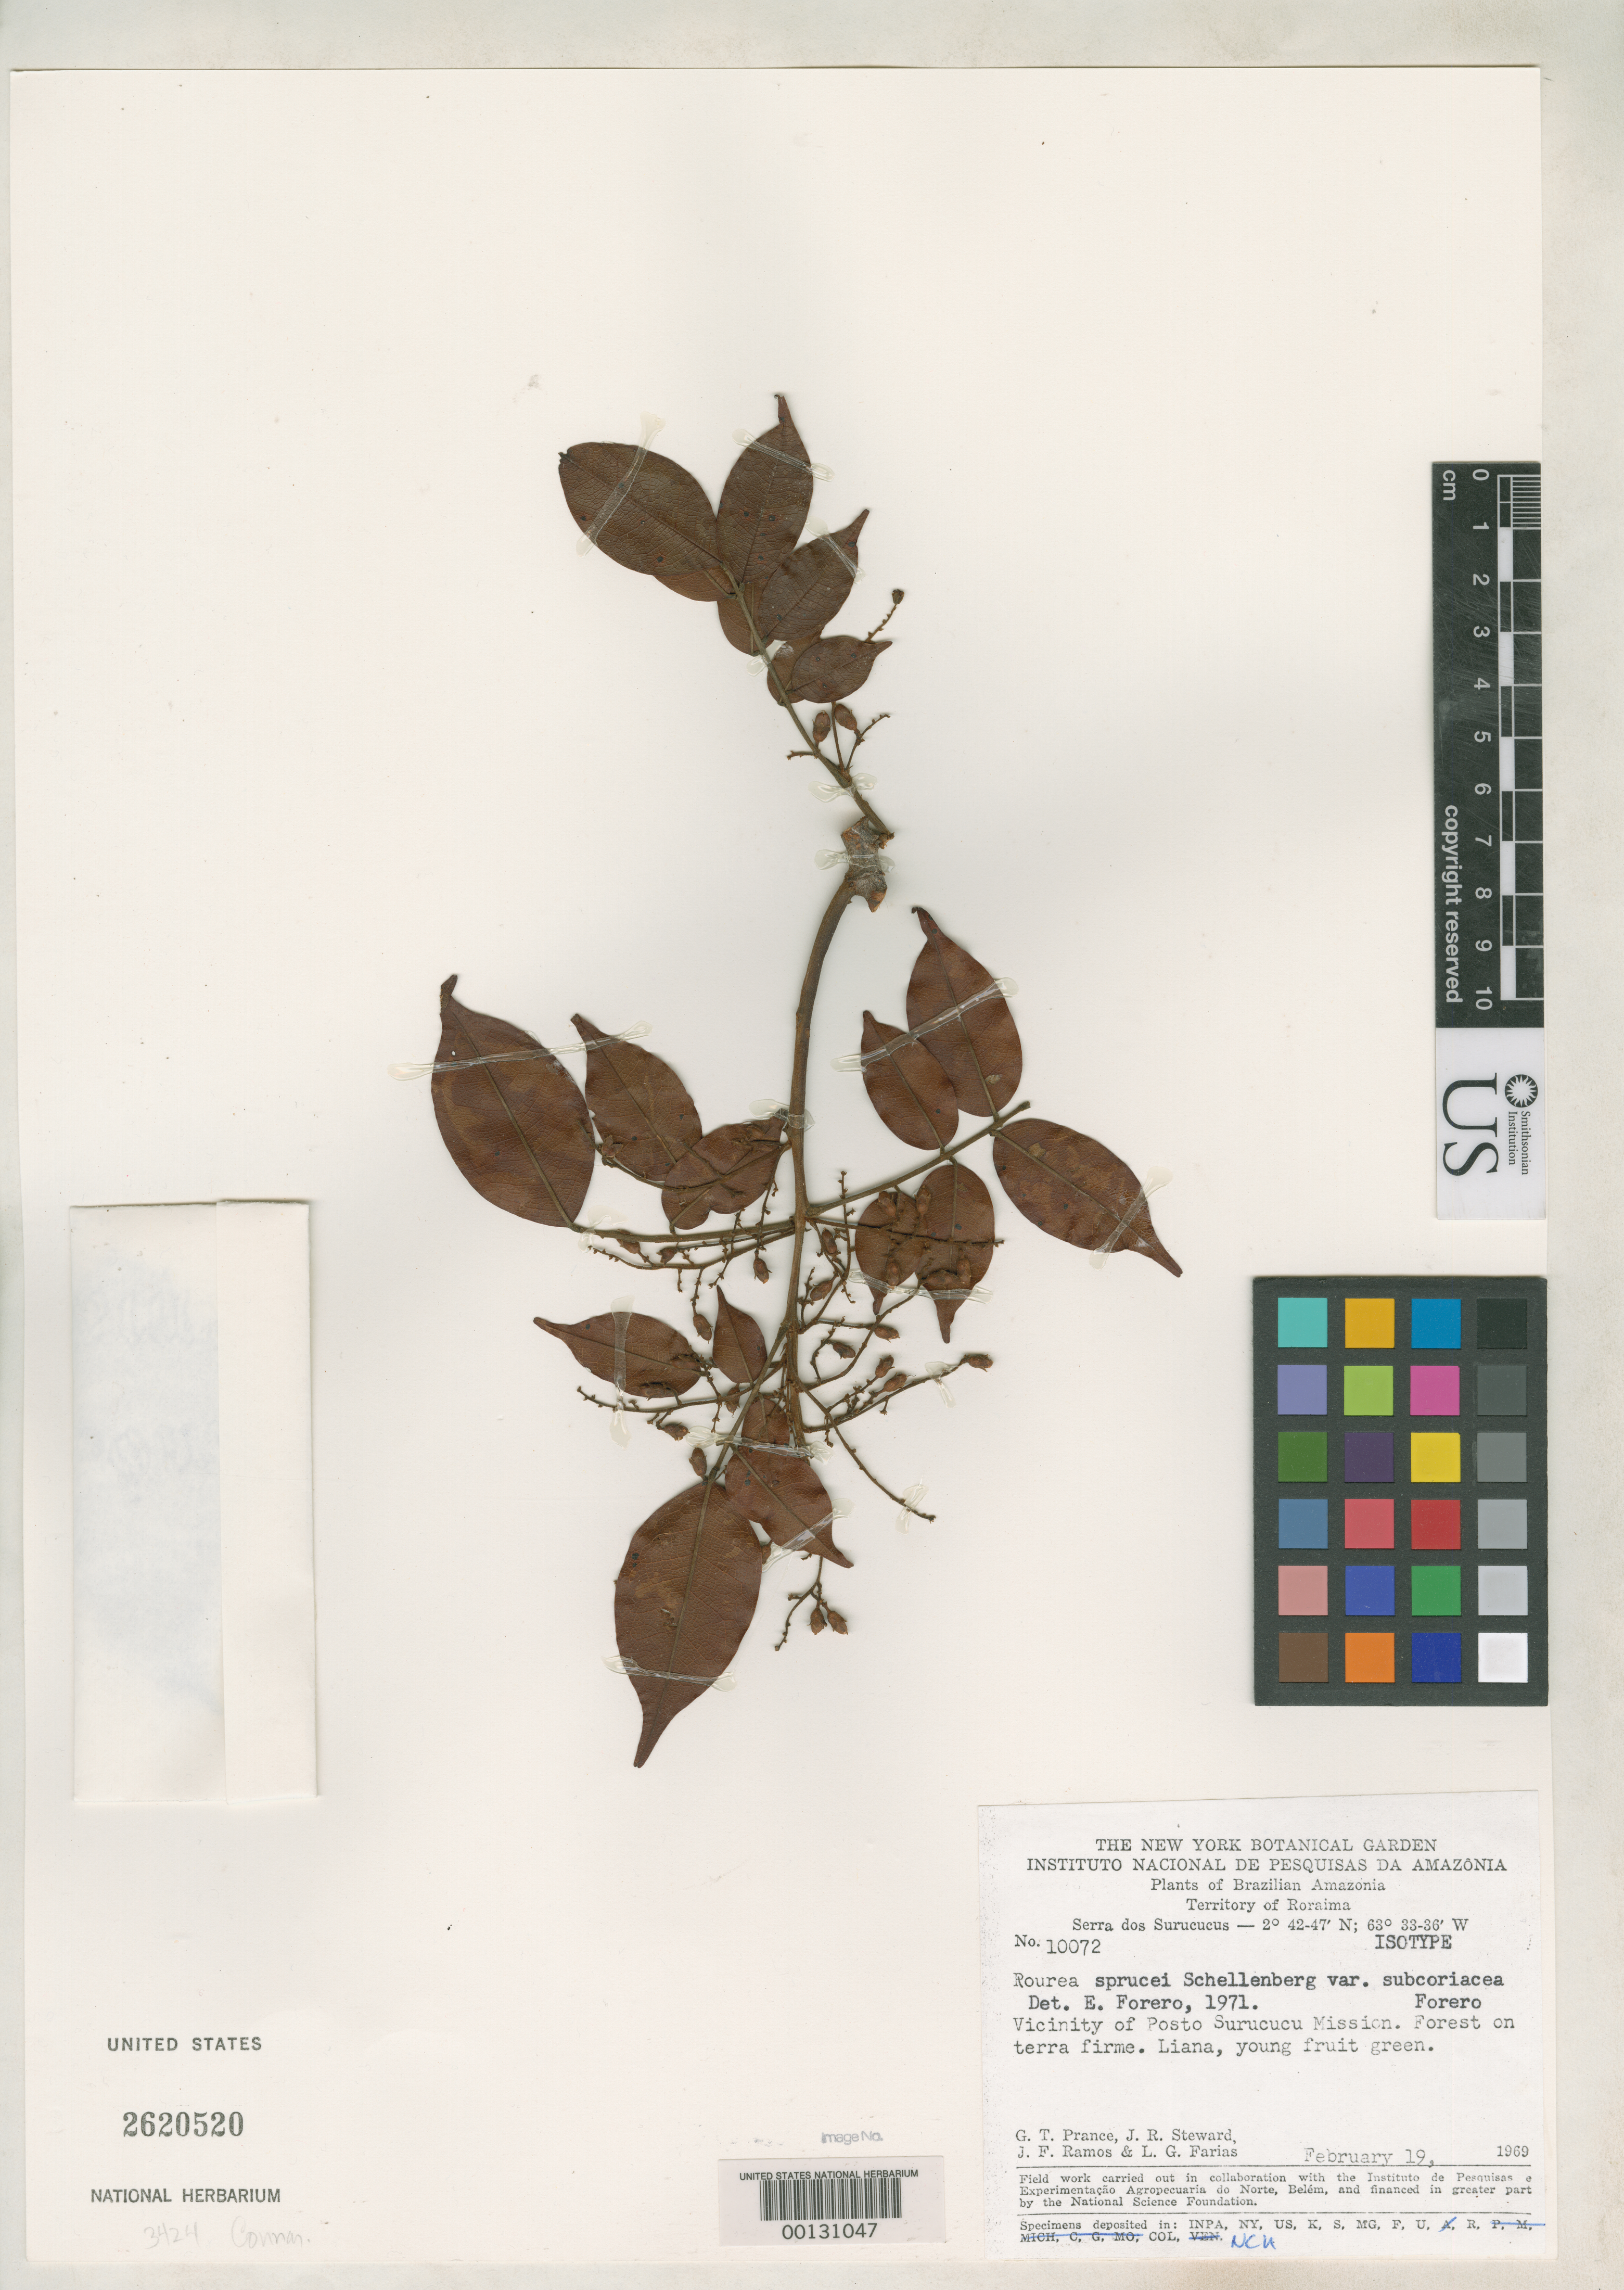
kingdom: Plantae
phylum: Tracheophyta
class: Magnoliopsida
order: Oxalidales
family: Connaraceae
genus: Rourea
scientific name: Rourea sprucei var. subcoriacea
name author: Forero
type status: Isotype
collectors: G. T. Prance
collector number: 10072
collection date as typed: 19 Feb 1969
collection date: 1969-02-19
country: Brazil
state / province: Roraima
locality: Posto Surucucu.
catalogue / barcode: US 2620520